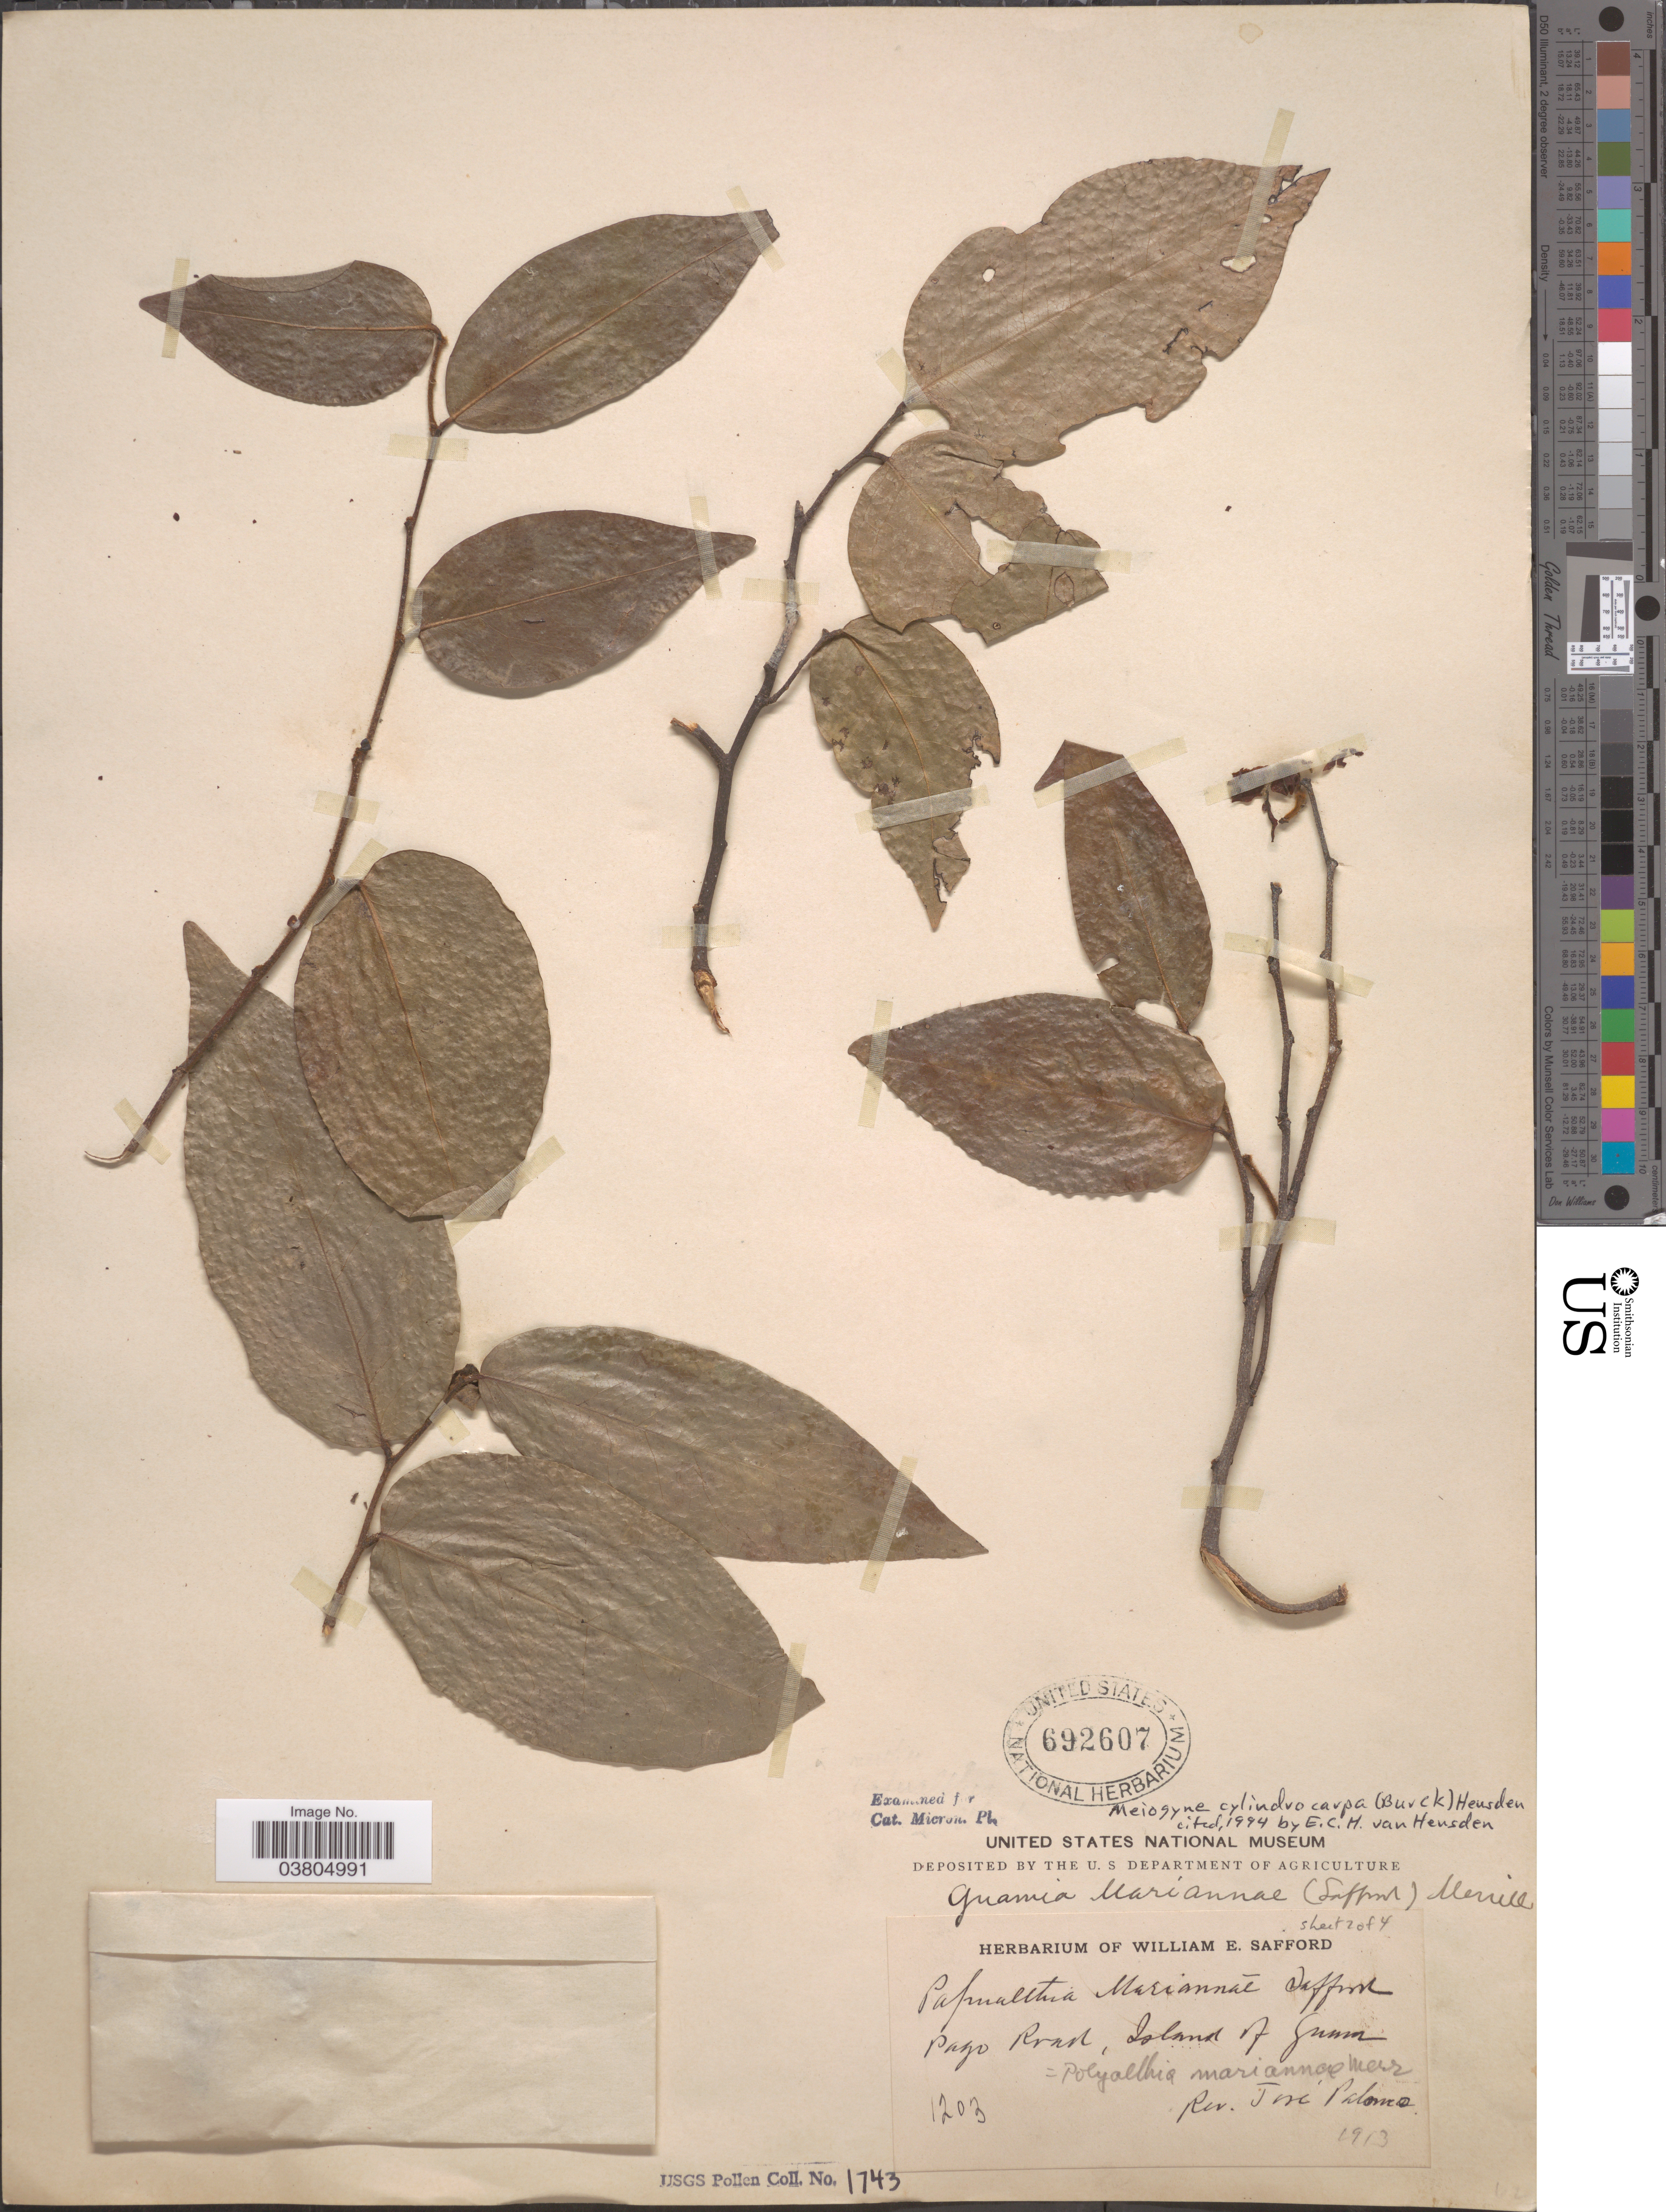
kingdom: Plantae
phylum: Tracheophyta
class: Magnoliopsida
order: Magnoliales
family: Annonaceae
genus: Meiogyne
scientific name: Meiogyne cylindrocarpa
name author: (Burck) Van Huesden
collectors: J. Palomo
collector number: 1203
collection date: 1913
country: Guam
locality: Pago Road, Island of Guam.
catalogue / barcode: US 692607